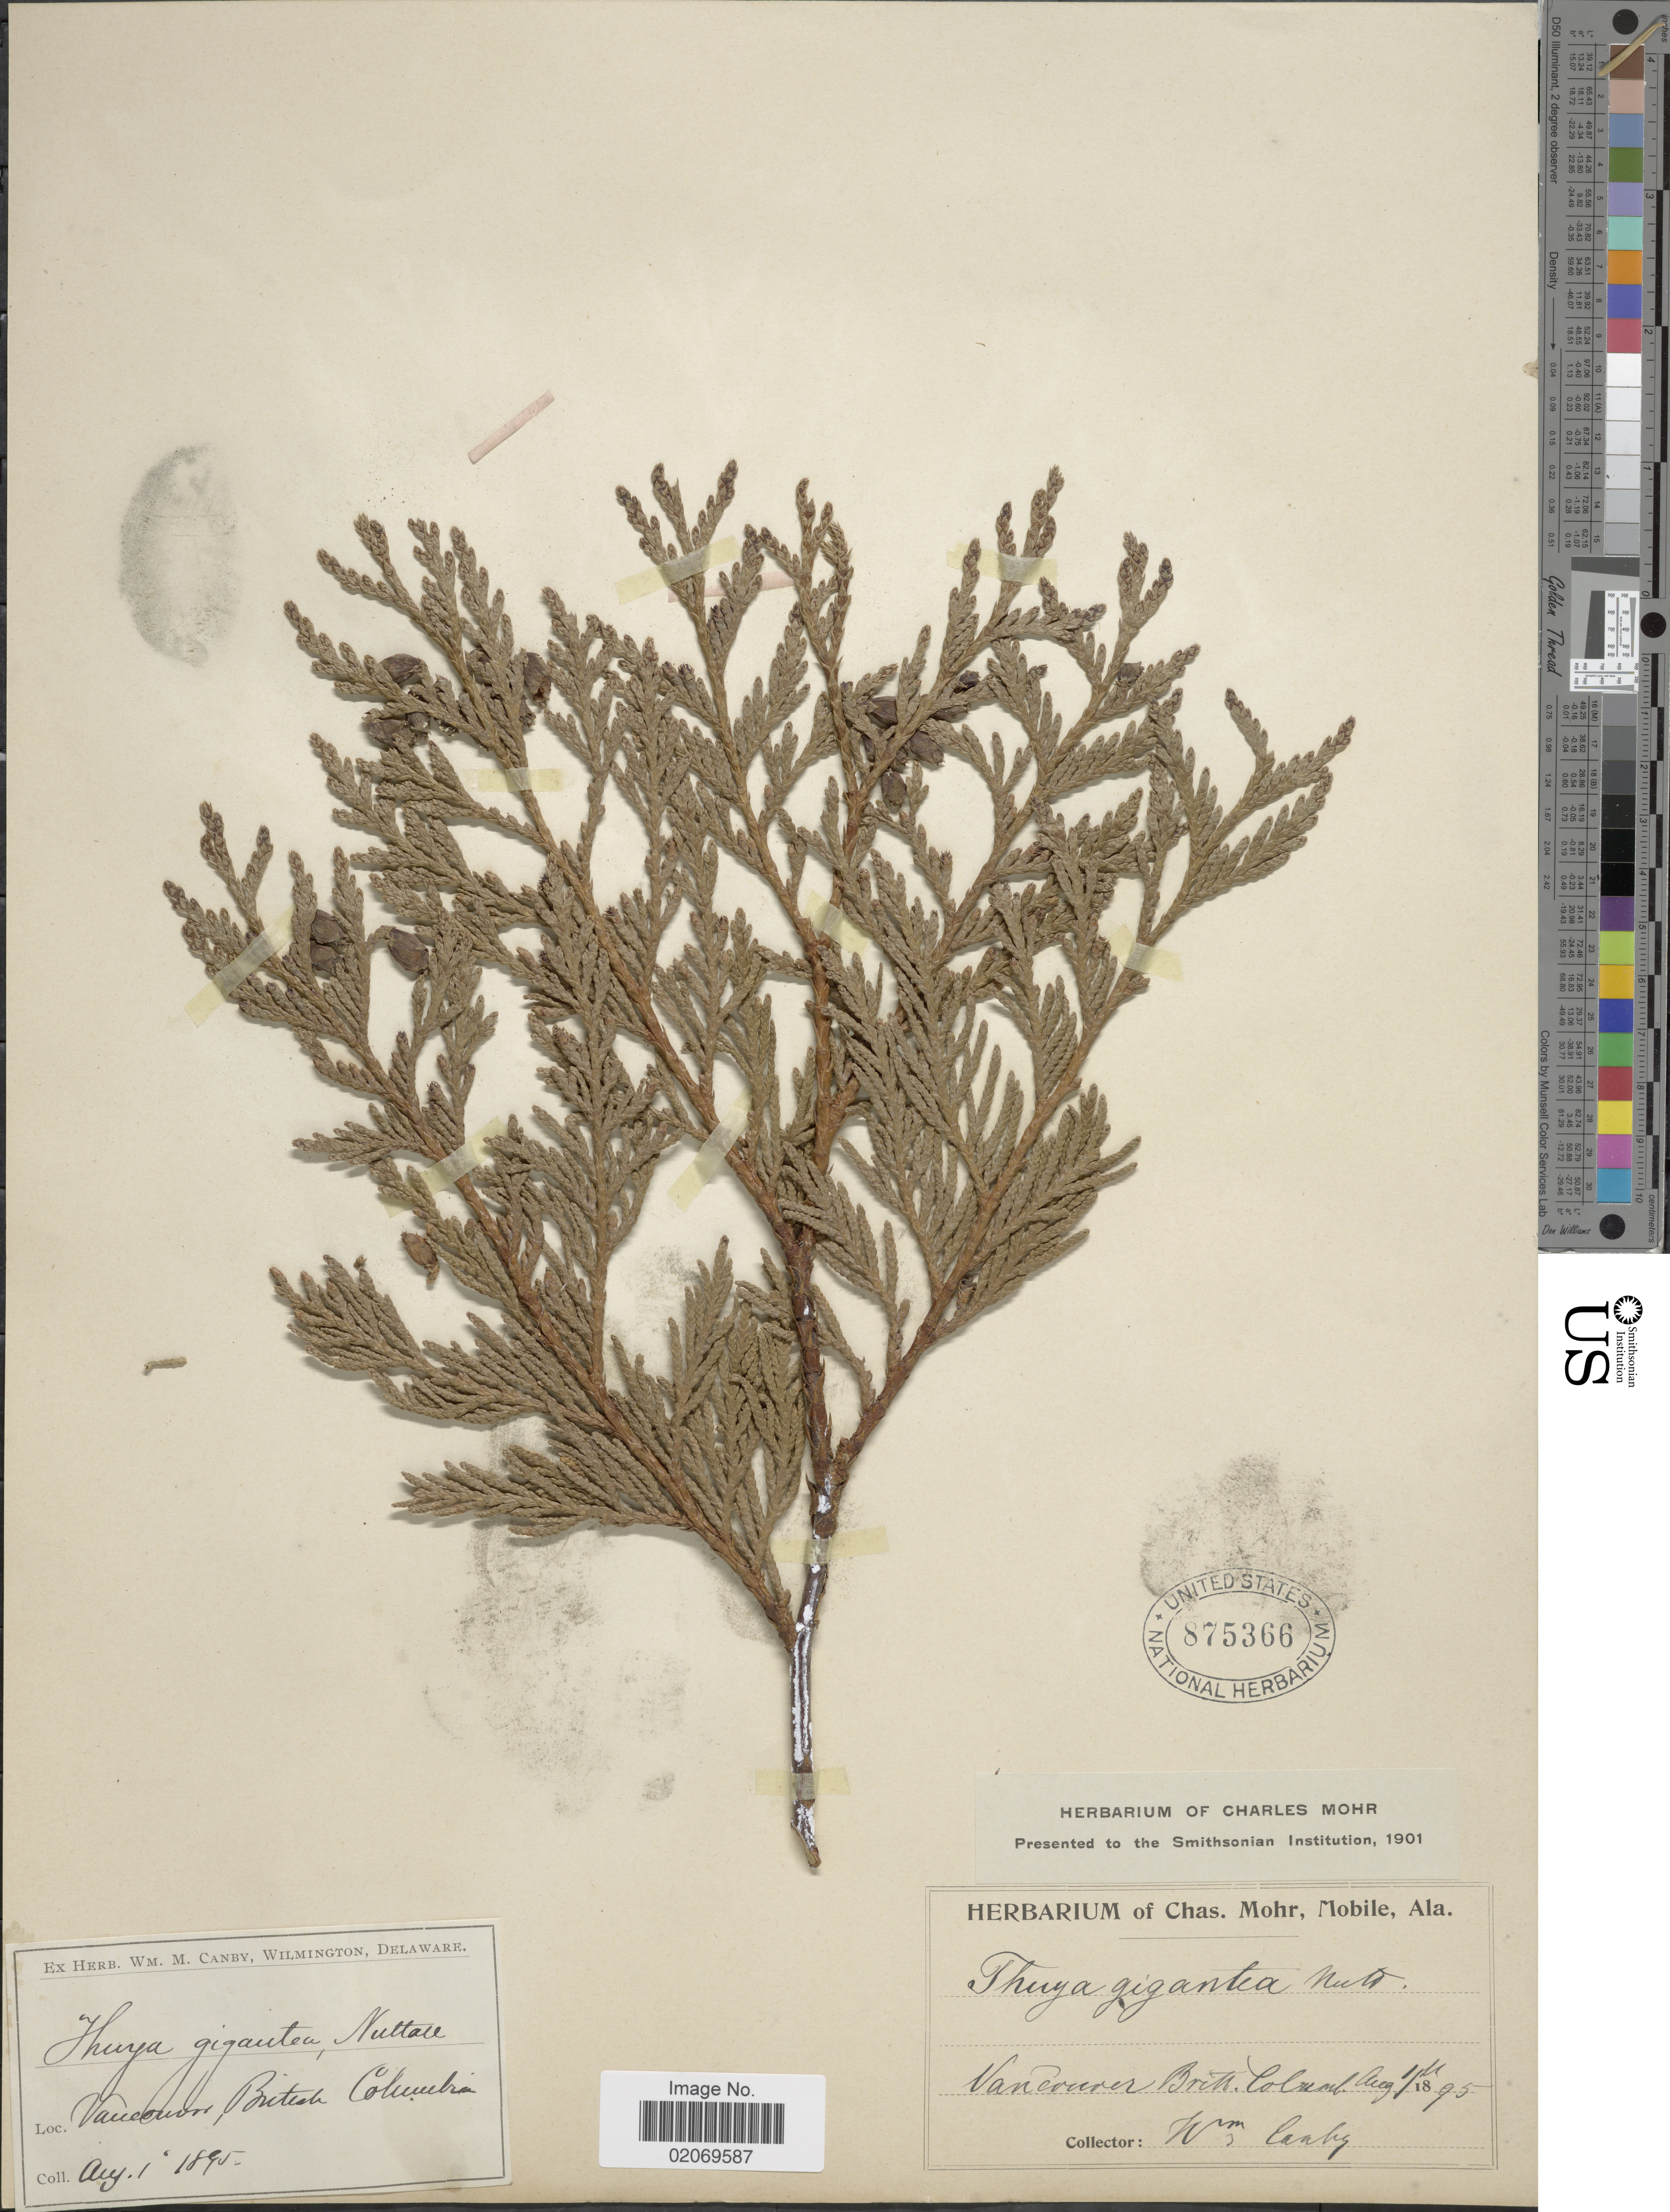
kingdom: Plantae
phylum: Tracheophyta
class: Pinopsida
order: Pinales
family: Cupressaceae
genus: Thuja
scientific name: Thuja plicata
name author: Donn & D. Don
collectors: W. Canby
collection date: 1895-08-01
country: Canada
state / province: British Columbia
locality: Vancouver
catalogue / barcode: US 875366